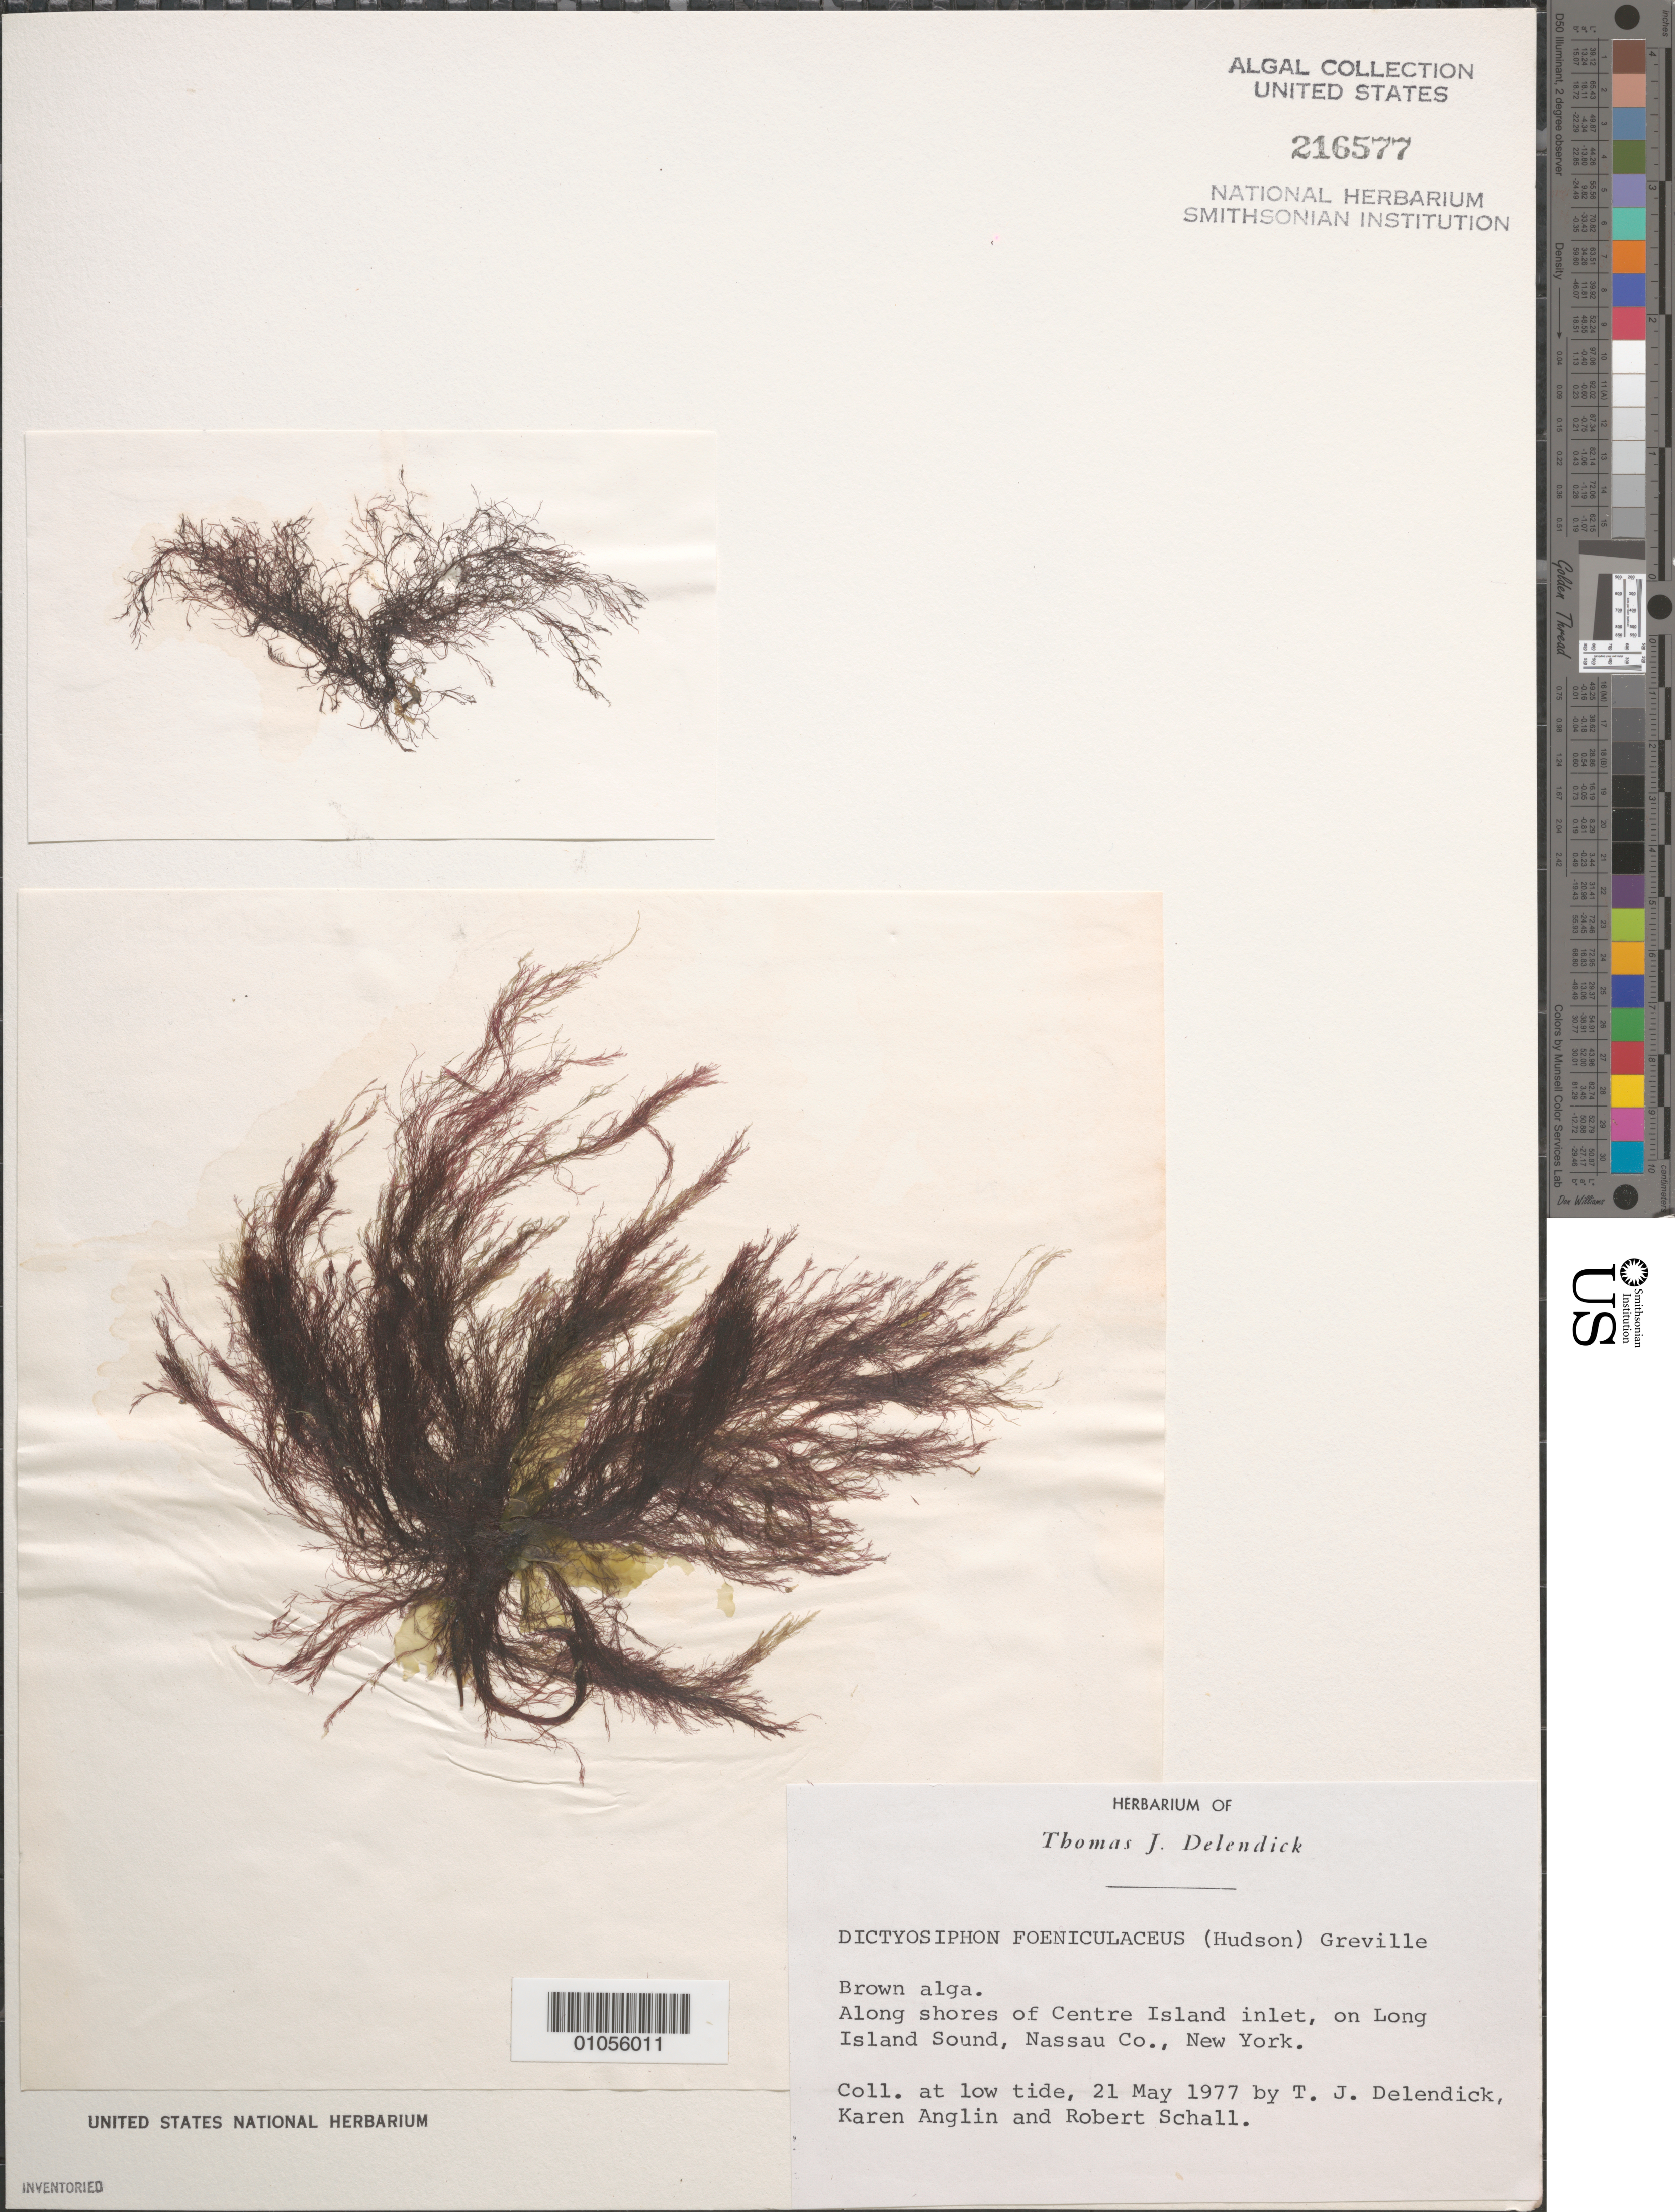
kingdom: Chromista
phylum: Ochrophyta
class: Phaeophyceae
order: Dictyosiphonales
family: Dictyosiphonaceae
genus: Dictyosiphon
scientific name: Dictyosiphon foeniculaceus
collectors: T. Delendick, K. Anglin & R. Schall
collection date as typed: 21 May 1977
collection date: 1977-05-21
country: United States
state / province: New York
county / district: Nassau County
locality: Centre Island inlet shores, Long Island Sound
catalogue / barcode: US 216577